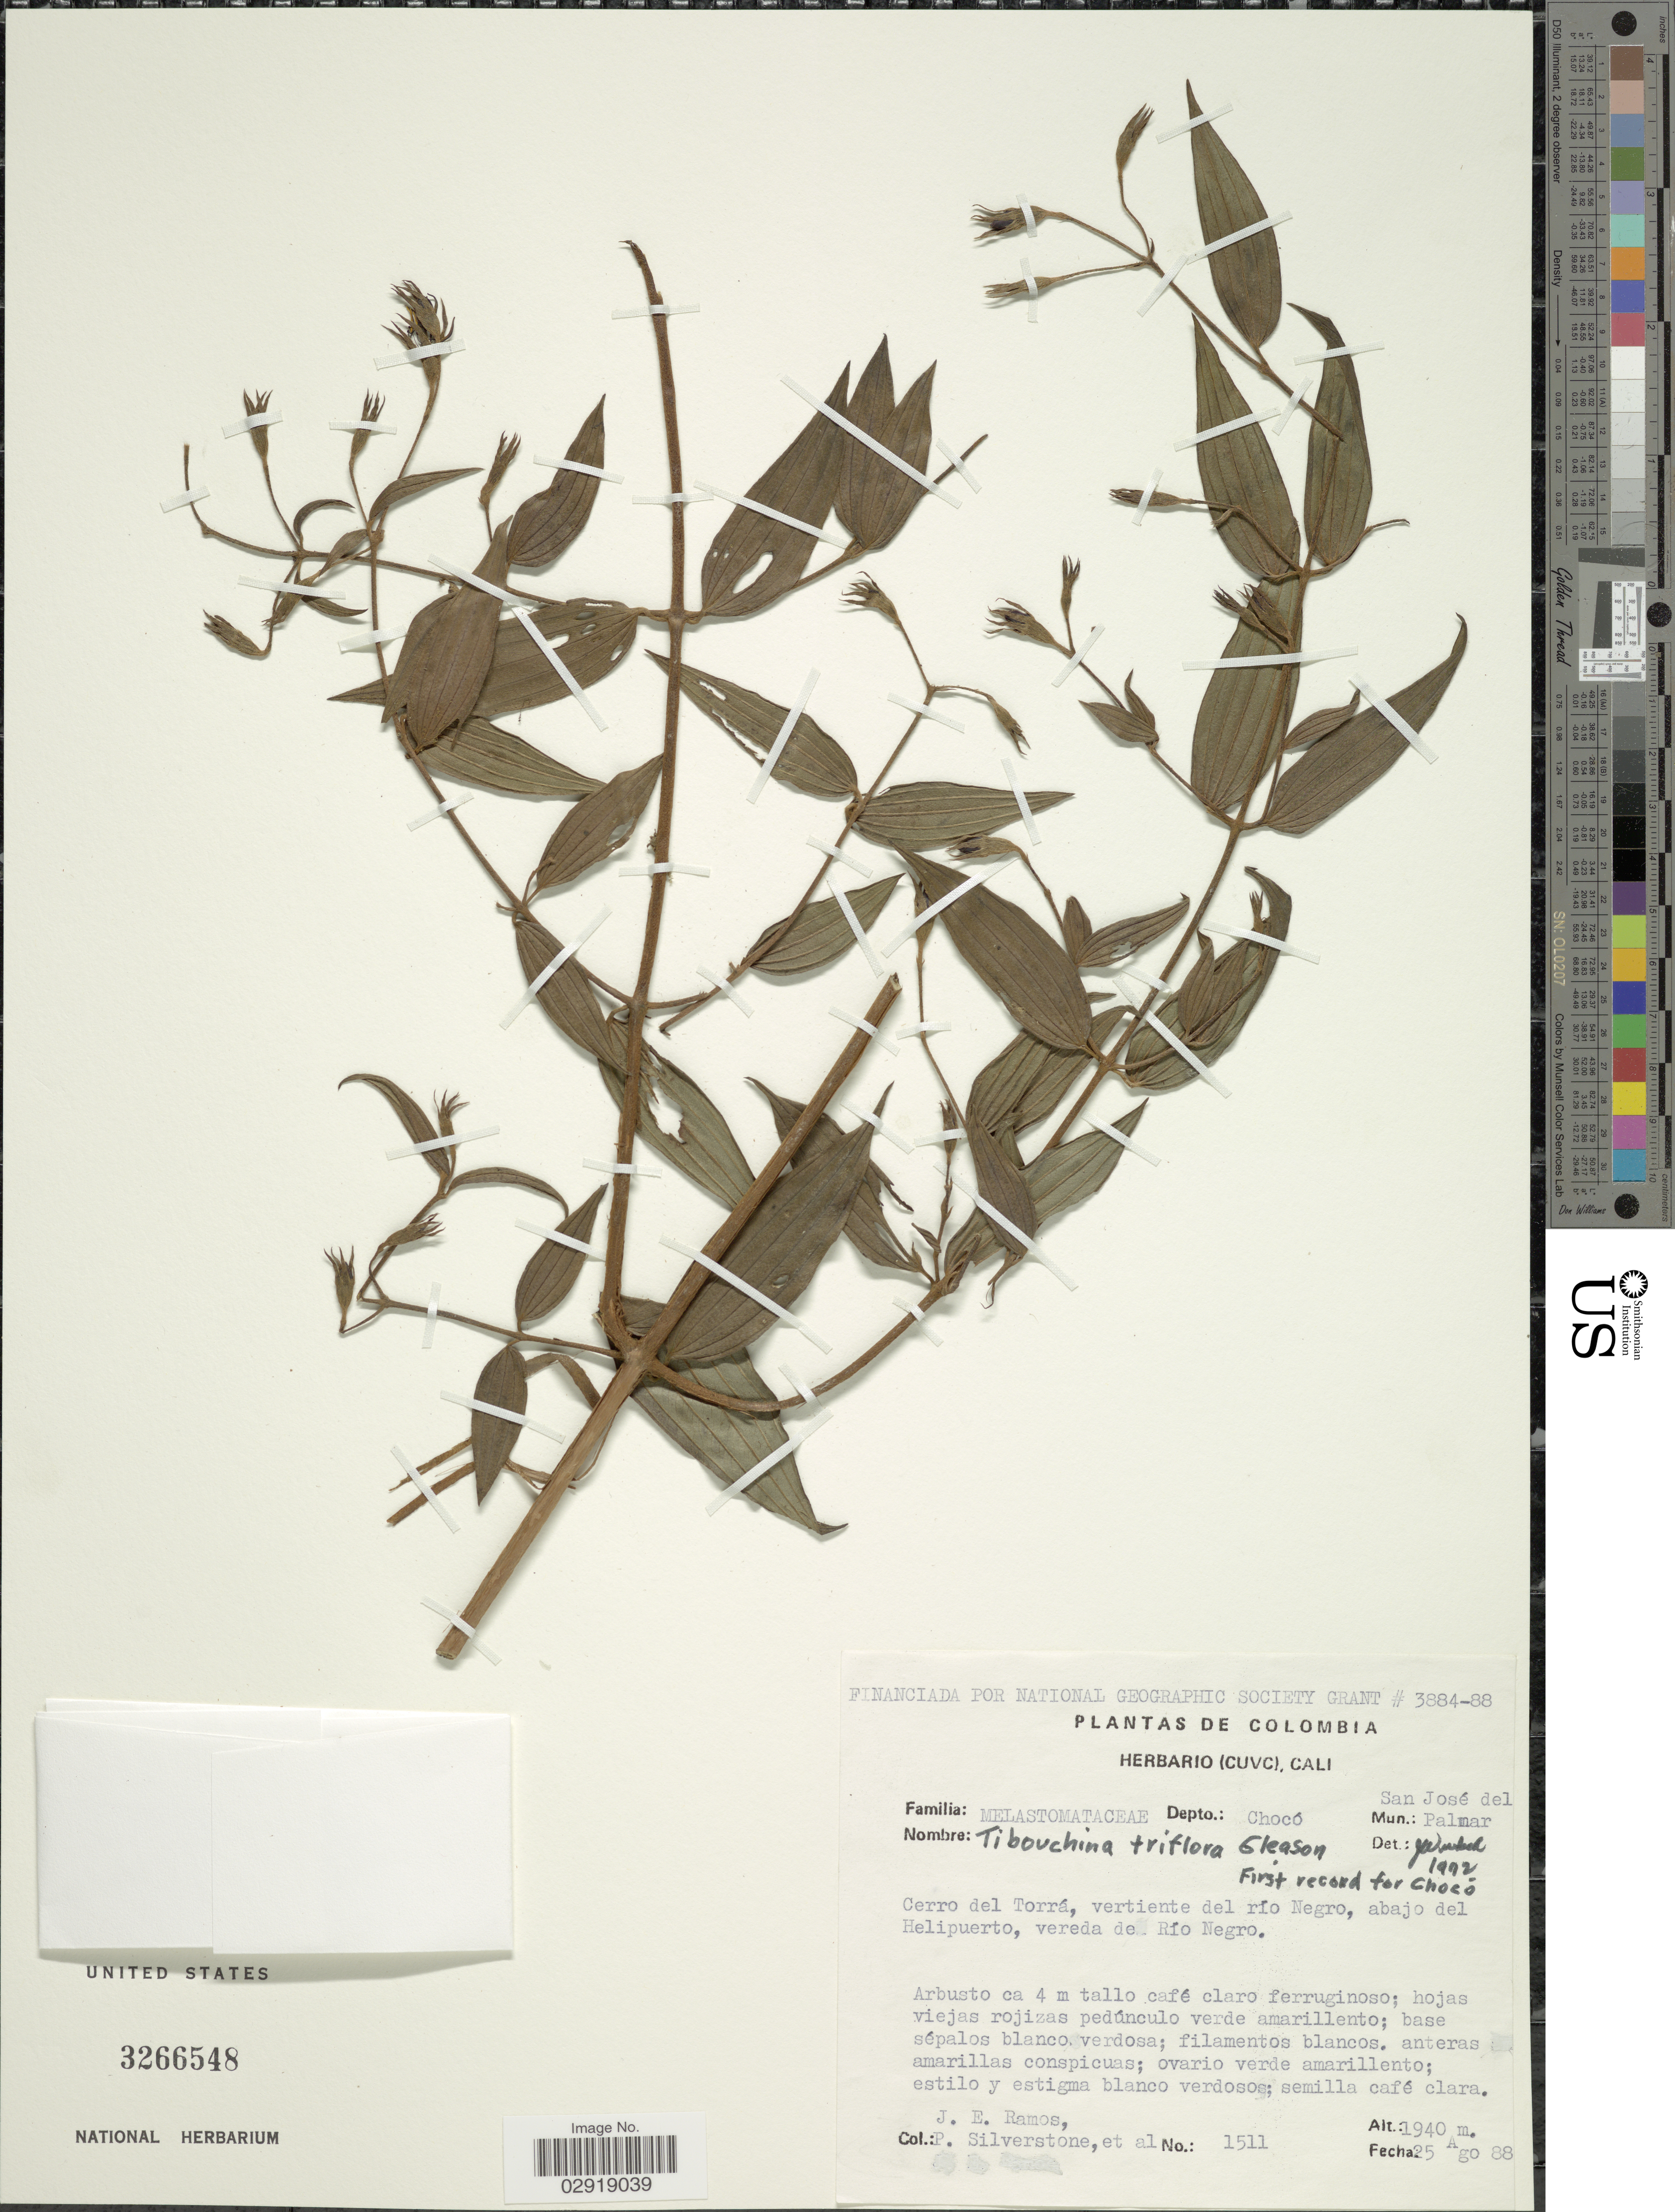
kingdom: Plantae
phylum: Tracheophyta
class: Magnoliopsida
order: Myrtales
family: Melastomataceae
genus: Chaetogastra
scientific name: Chaetogastra triflora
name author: (Gleason) P.J.F. Guim. & Michelang.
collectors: J. E. Ramos, P. Silverstone & et al.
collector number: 1511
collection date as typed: Transcribed d/m/y: 25/8/88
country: Colombia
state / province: Chocó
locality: Depto.: Chocó. Mun.: San José del Palmar. Cerro del Torrá, vertiente del río Negro, abajo del Helipuerto, verreda de Río Negro.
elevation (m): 1940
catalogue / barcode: US 3266548